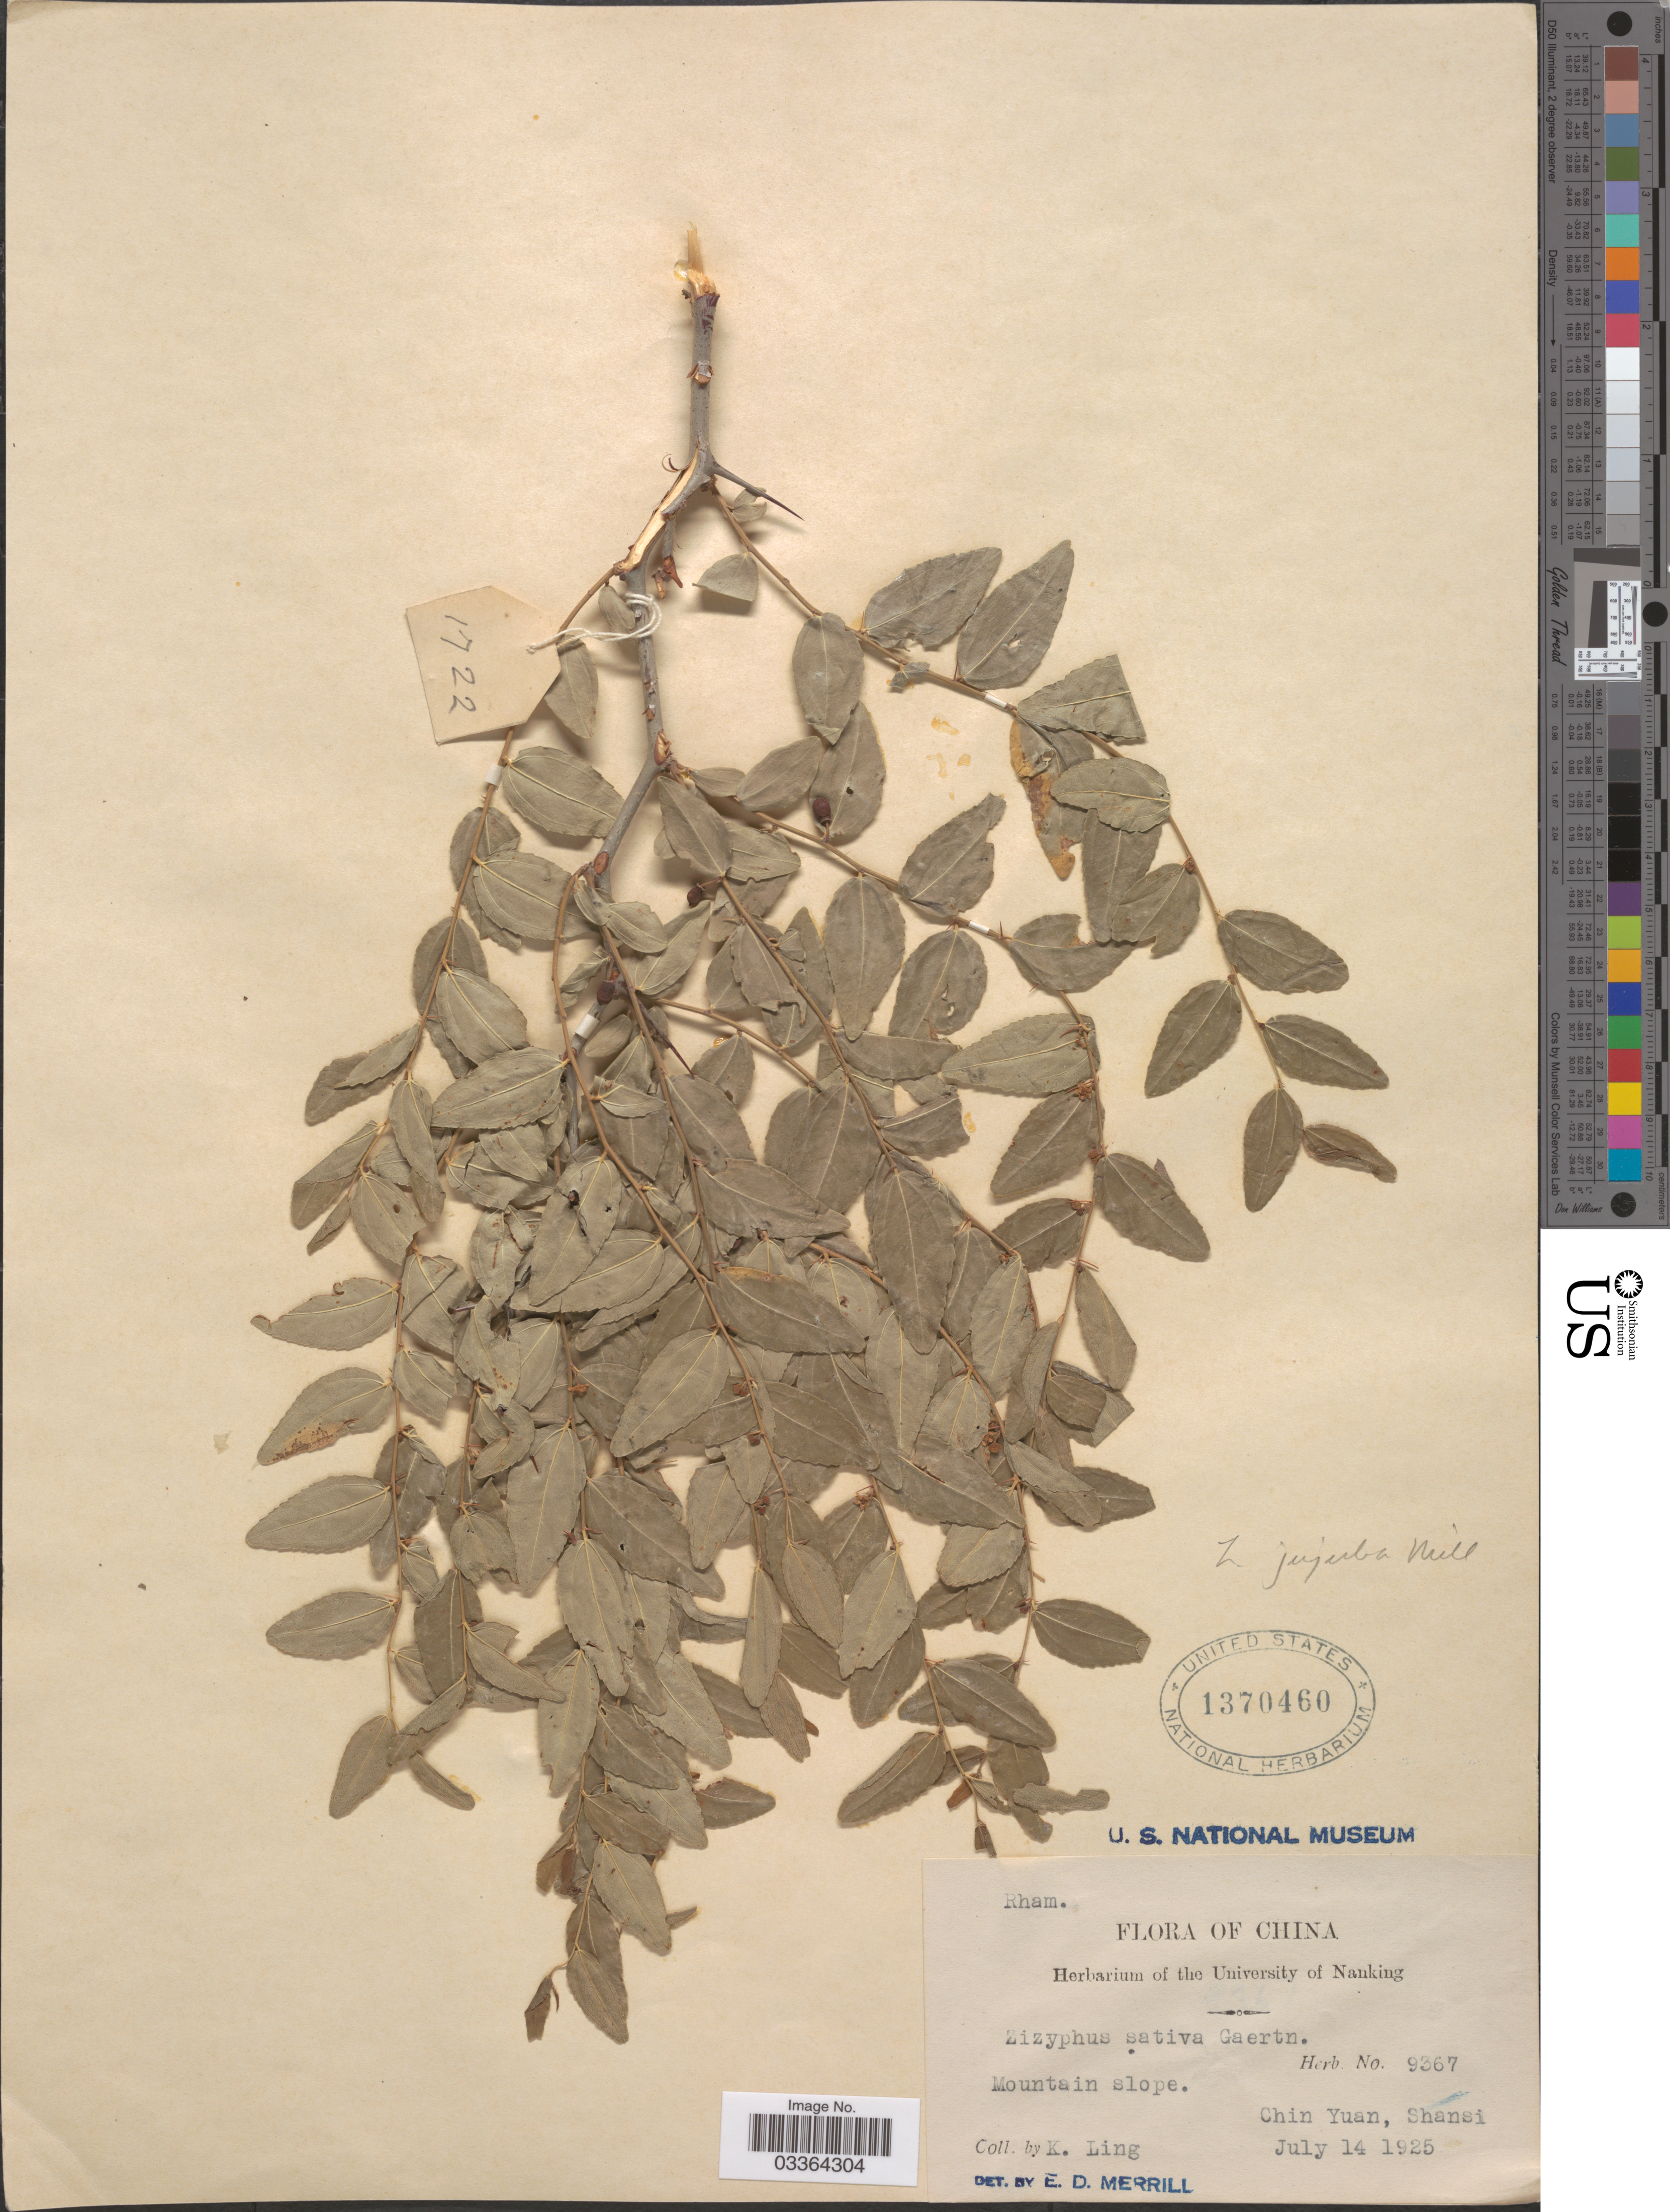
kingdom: Plantae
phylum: Tracheophyta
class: Magnoliopsida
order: Rosales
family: Rhamnaceae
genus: Ziziphus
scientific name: Ziziphus jujuba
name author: Mill.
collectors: K. Ling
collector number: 9367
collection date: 1925-07-14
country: China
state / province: Shanxi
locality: Chin Yuan, Shansi.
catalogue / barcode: US 1370460